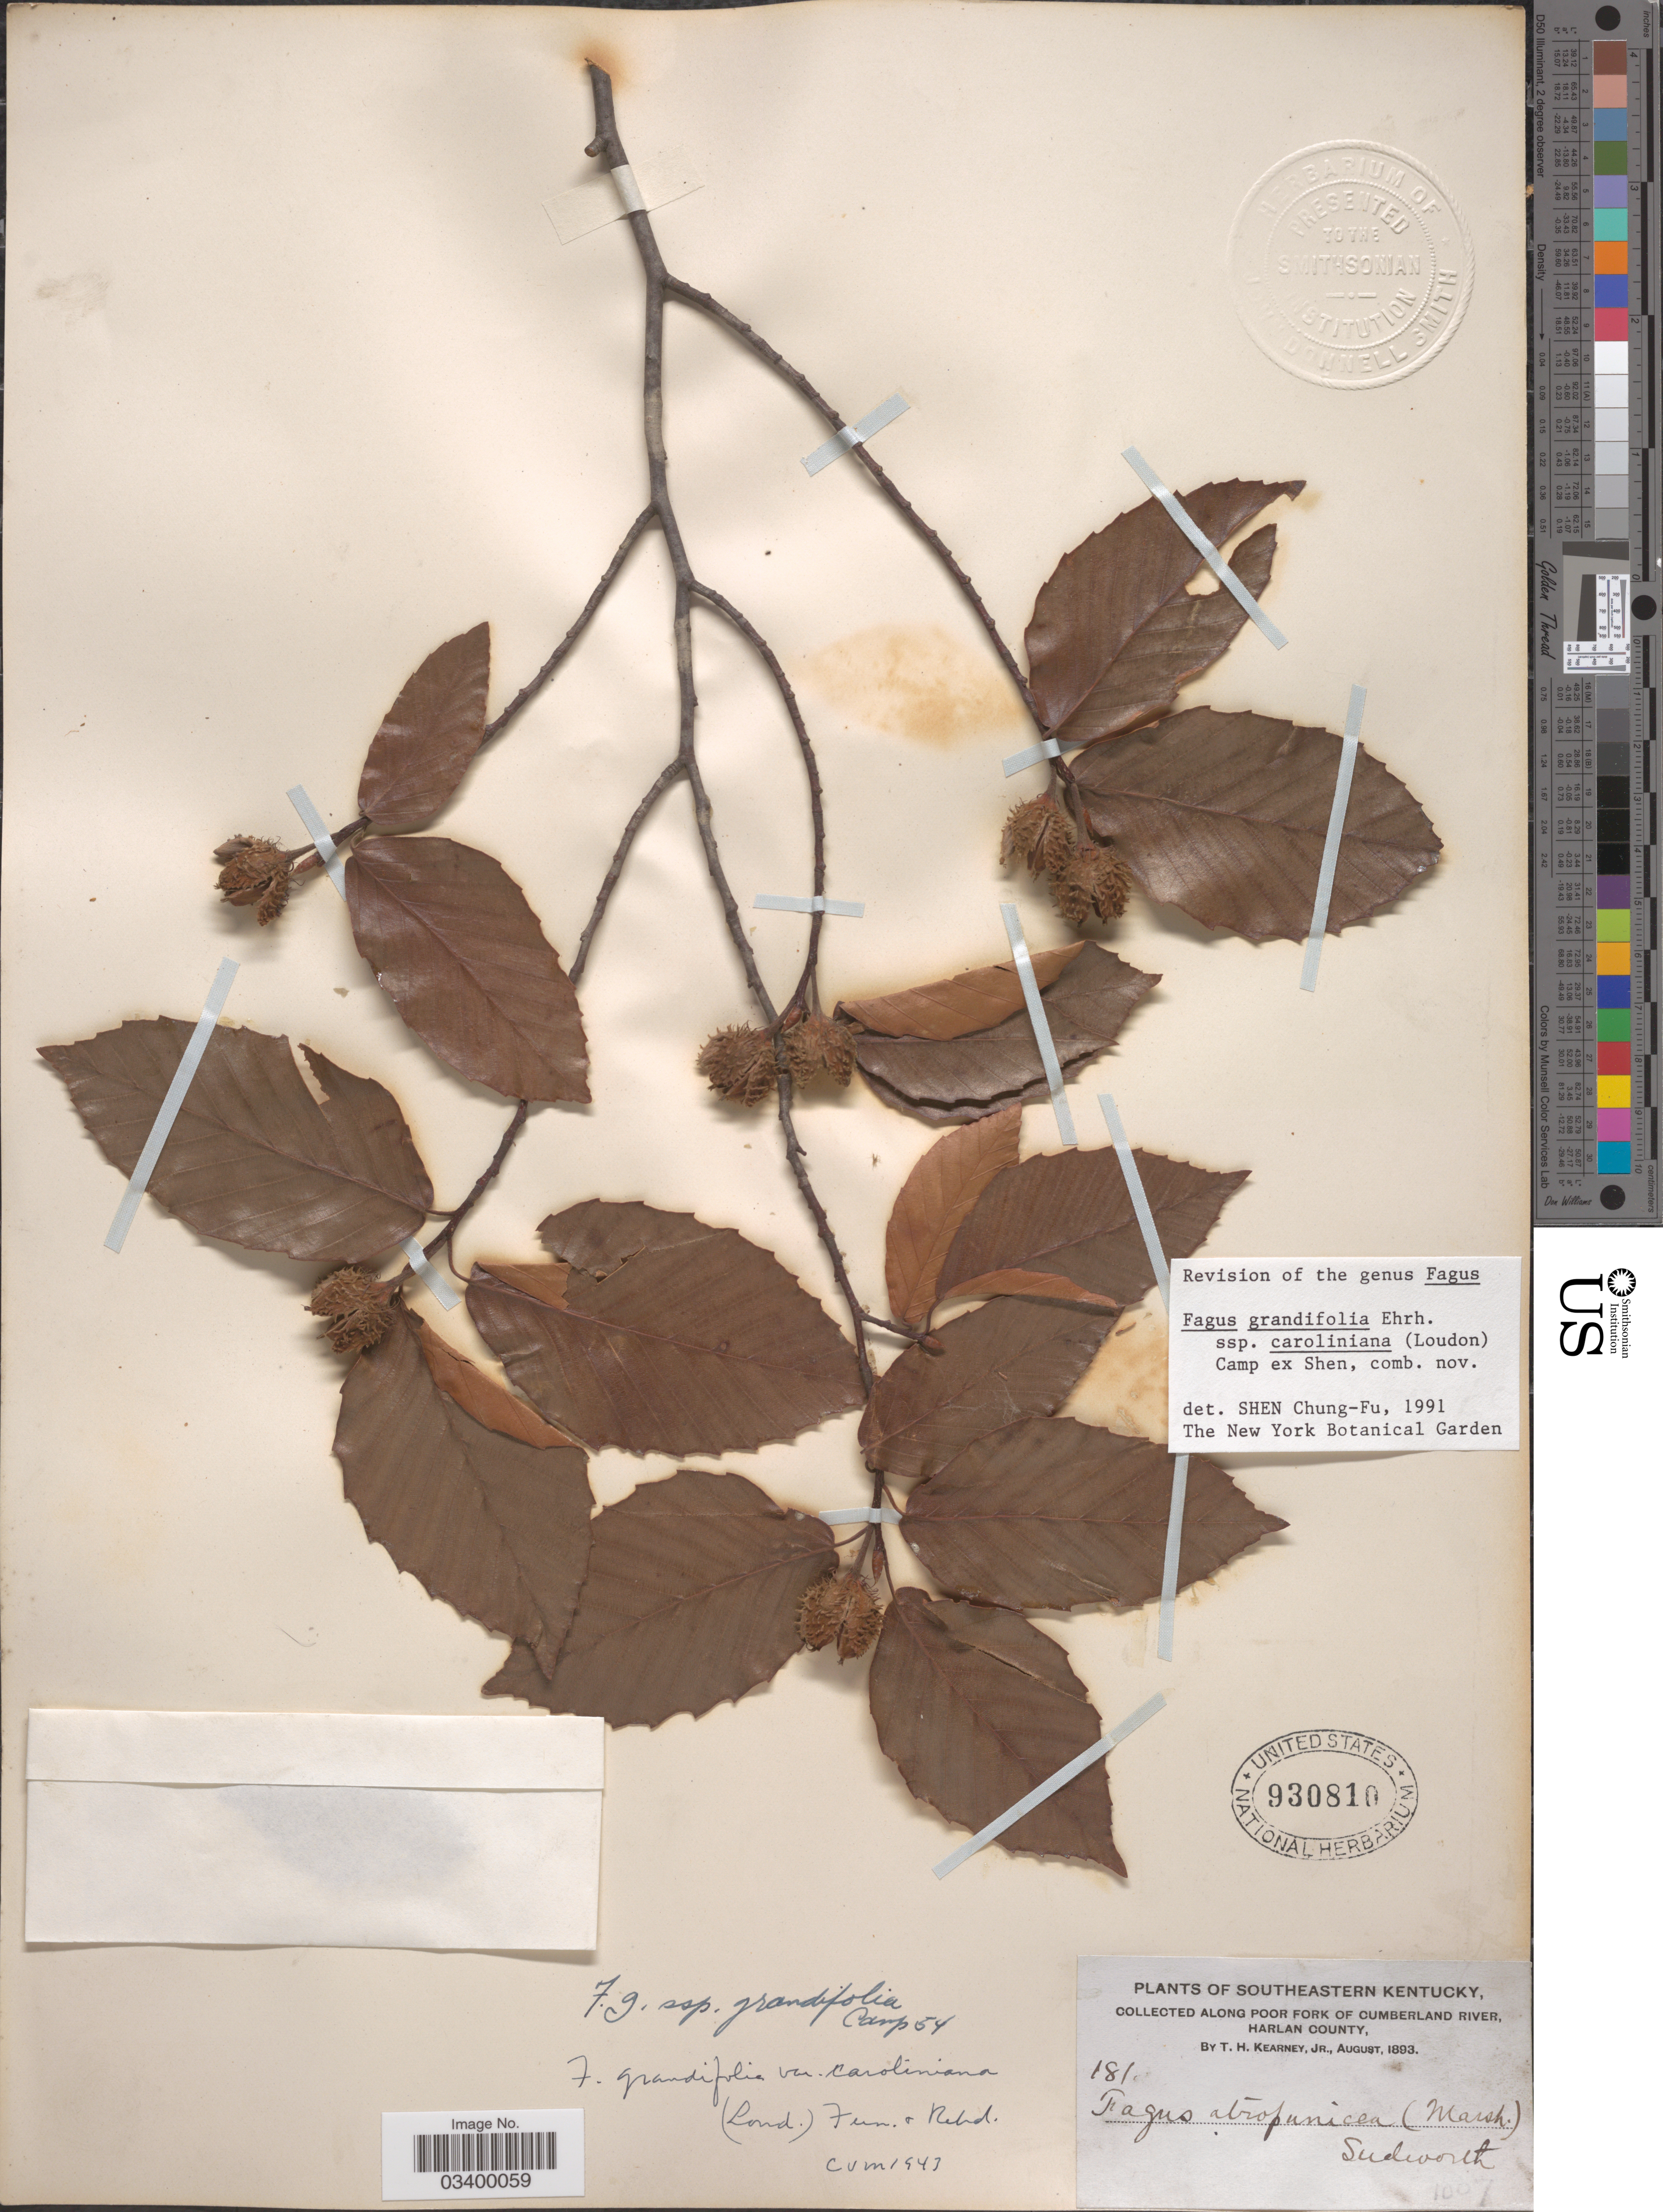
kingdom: Plantae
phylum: Tracheophyta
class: Magnoliopsida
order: Fagales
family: Fagaceae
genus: Fagus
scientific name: Fagus grandifolia subsp. caroliniana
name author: (Loudon) Fernald & Rehder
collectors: T. H. Kearney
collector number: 181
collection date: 1893-08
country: United States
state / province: Kentucky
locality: Southeastern Kentucky. Along Poor Fork of Cumberland River, Harlan County.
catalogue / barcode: US 930810